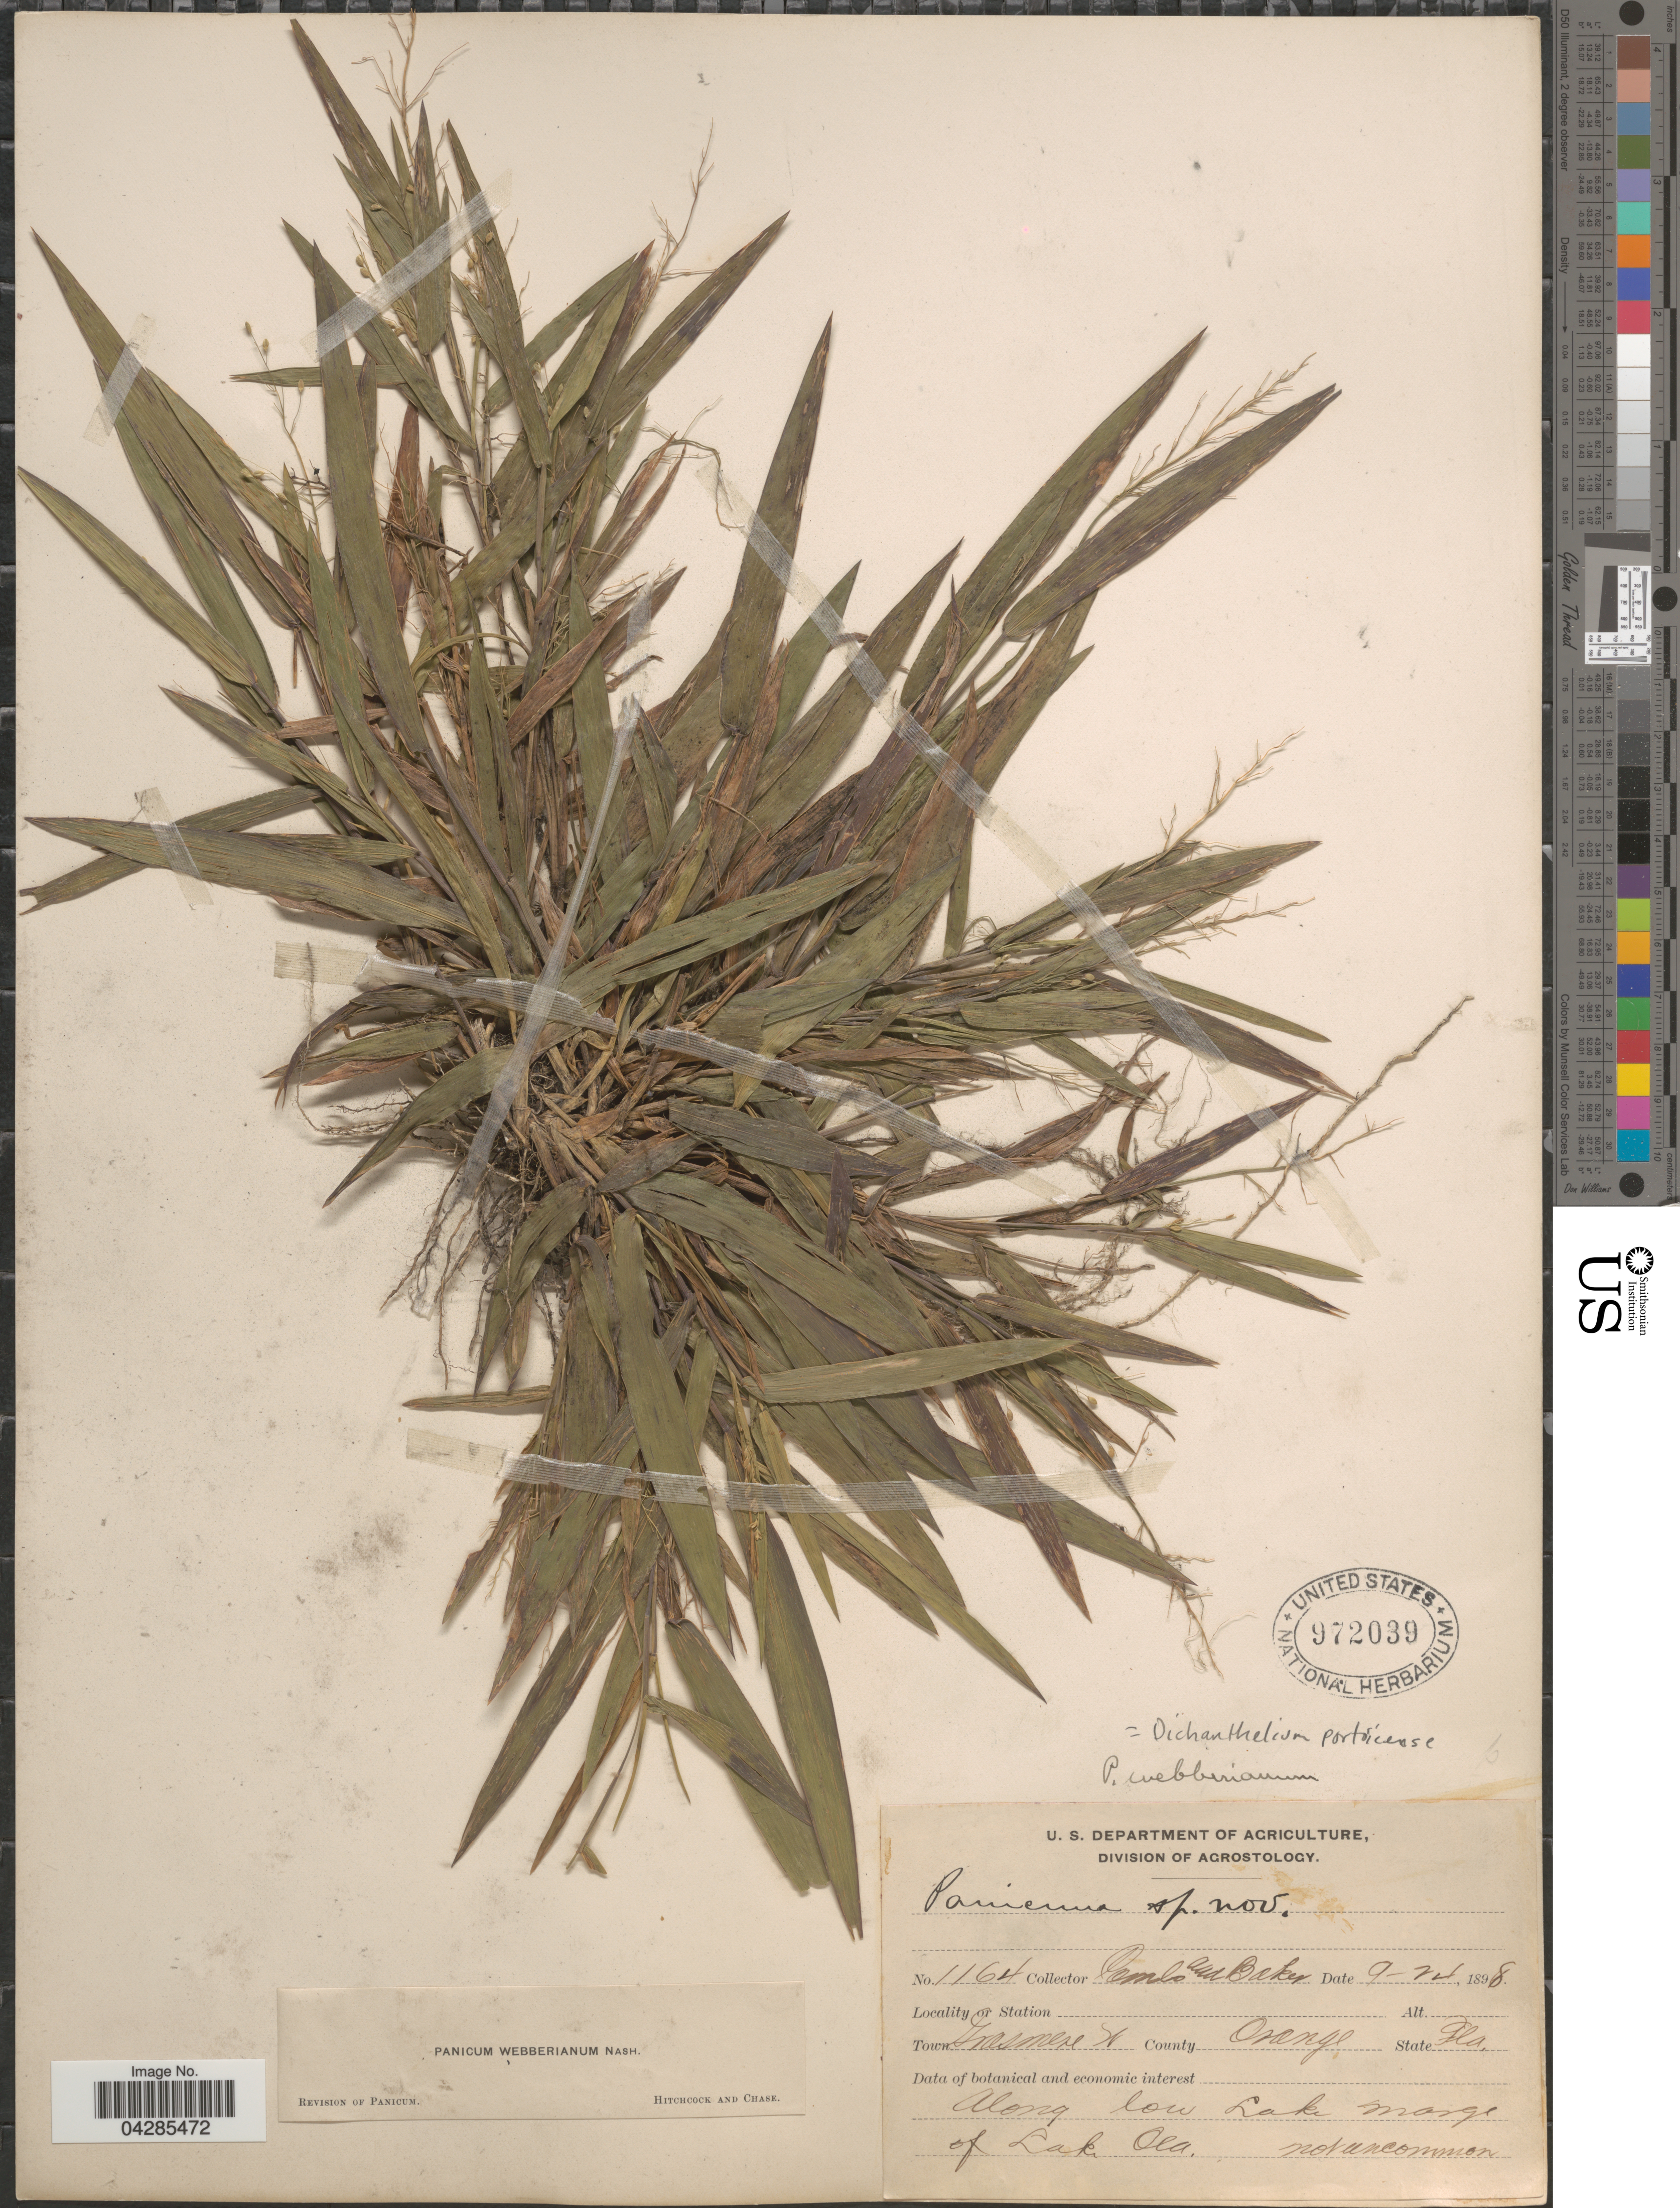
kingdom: Plantae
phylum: Tracheophyta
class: Liliopsida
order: Poales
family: Poaceae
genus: Dichanthelium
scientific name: Dichanthelium portoricense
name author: (Desv. ex Ham.) B.F. Hansen & Wunderlin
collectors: -. Combs & -- Baker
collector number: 1164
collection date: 1898-09-24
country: United States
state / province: Florida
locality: Town Grasmere St. County Orange. Along low Lake marge of Lake Ola.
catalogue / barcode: US 972039